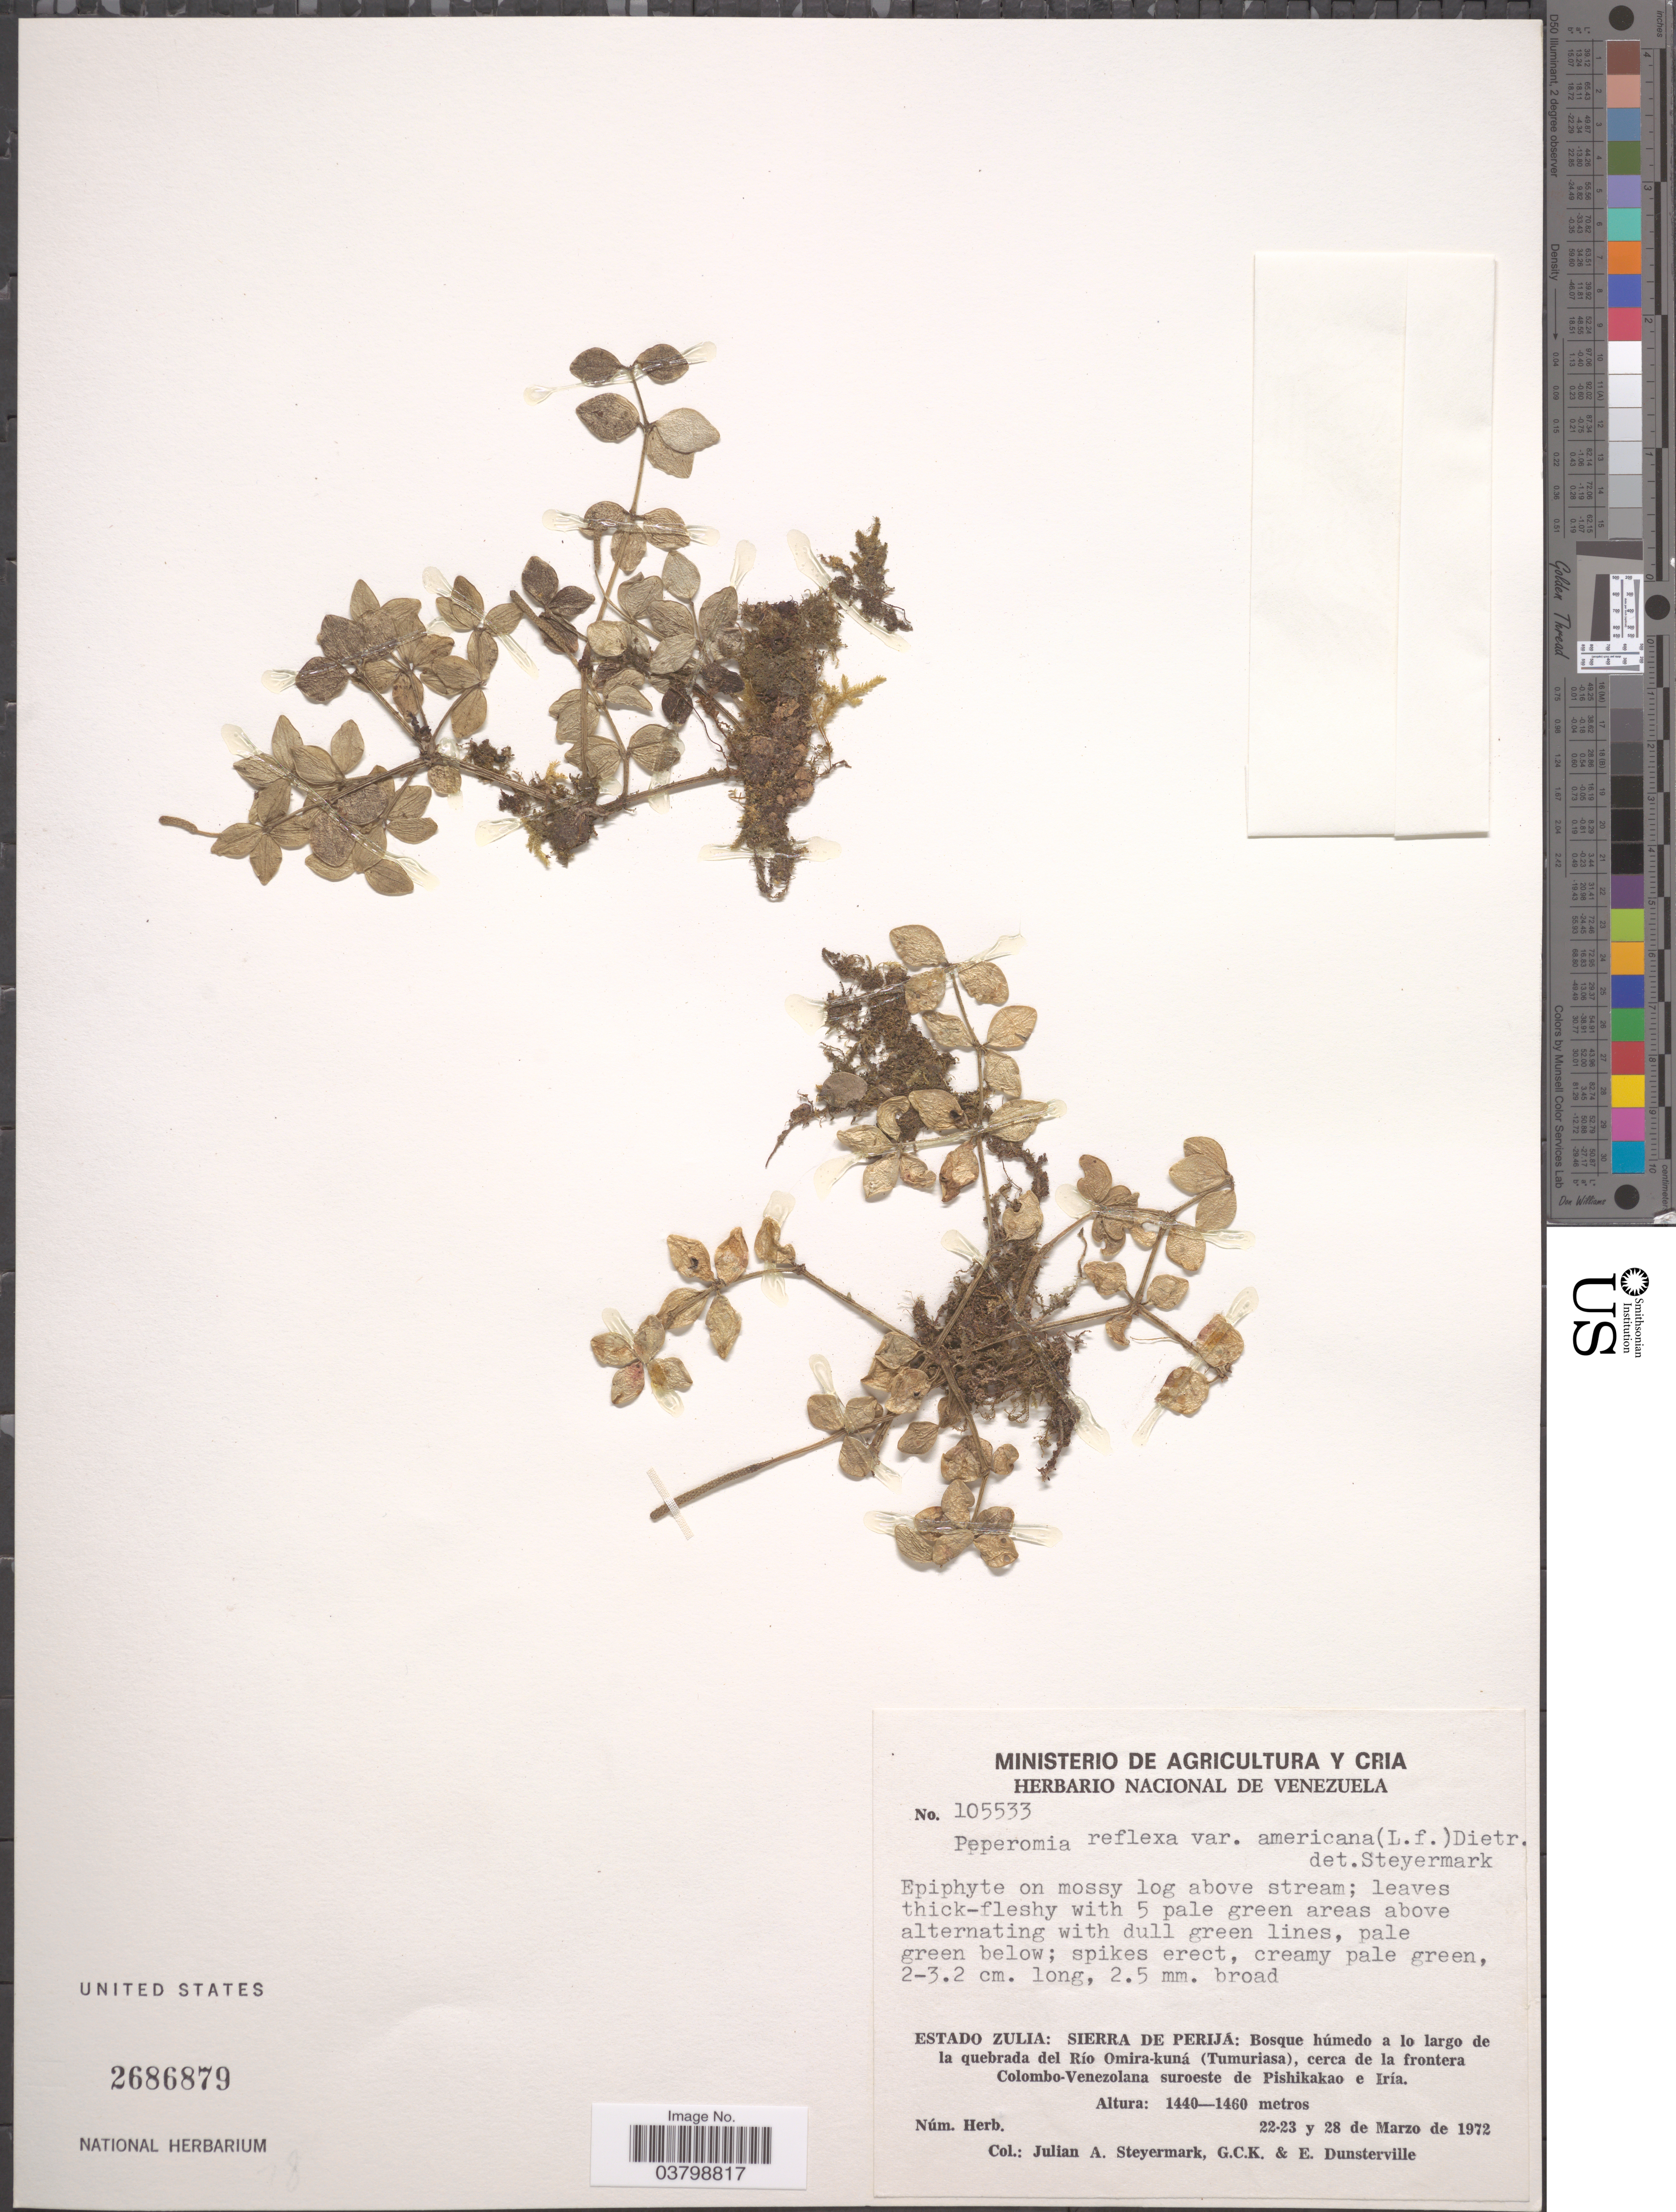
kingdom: Plantae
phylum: Tracheophyta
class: Magnoliopsida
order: Piperales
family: Piperaceae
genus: Peperomia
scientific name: Peperomia tetraphylla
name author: (G. Forst.) Hook. & Arn.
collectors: J. Steyermark, G. C. K. Dunsterville & E. Dunsterville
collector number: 105533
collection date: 1972-03-22/1972-03-28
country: Venezuela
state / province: Zulia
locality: Sierra de Perijá: Bosque húmedo a lo largo de la quebrada del Río Omira-kuná (Tumuriasa), cerca de la frontera Colombo-Venezolana suroeste de Pishikakao e Iría.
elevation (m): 1440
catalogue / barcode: US 2686879